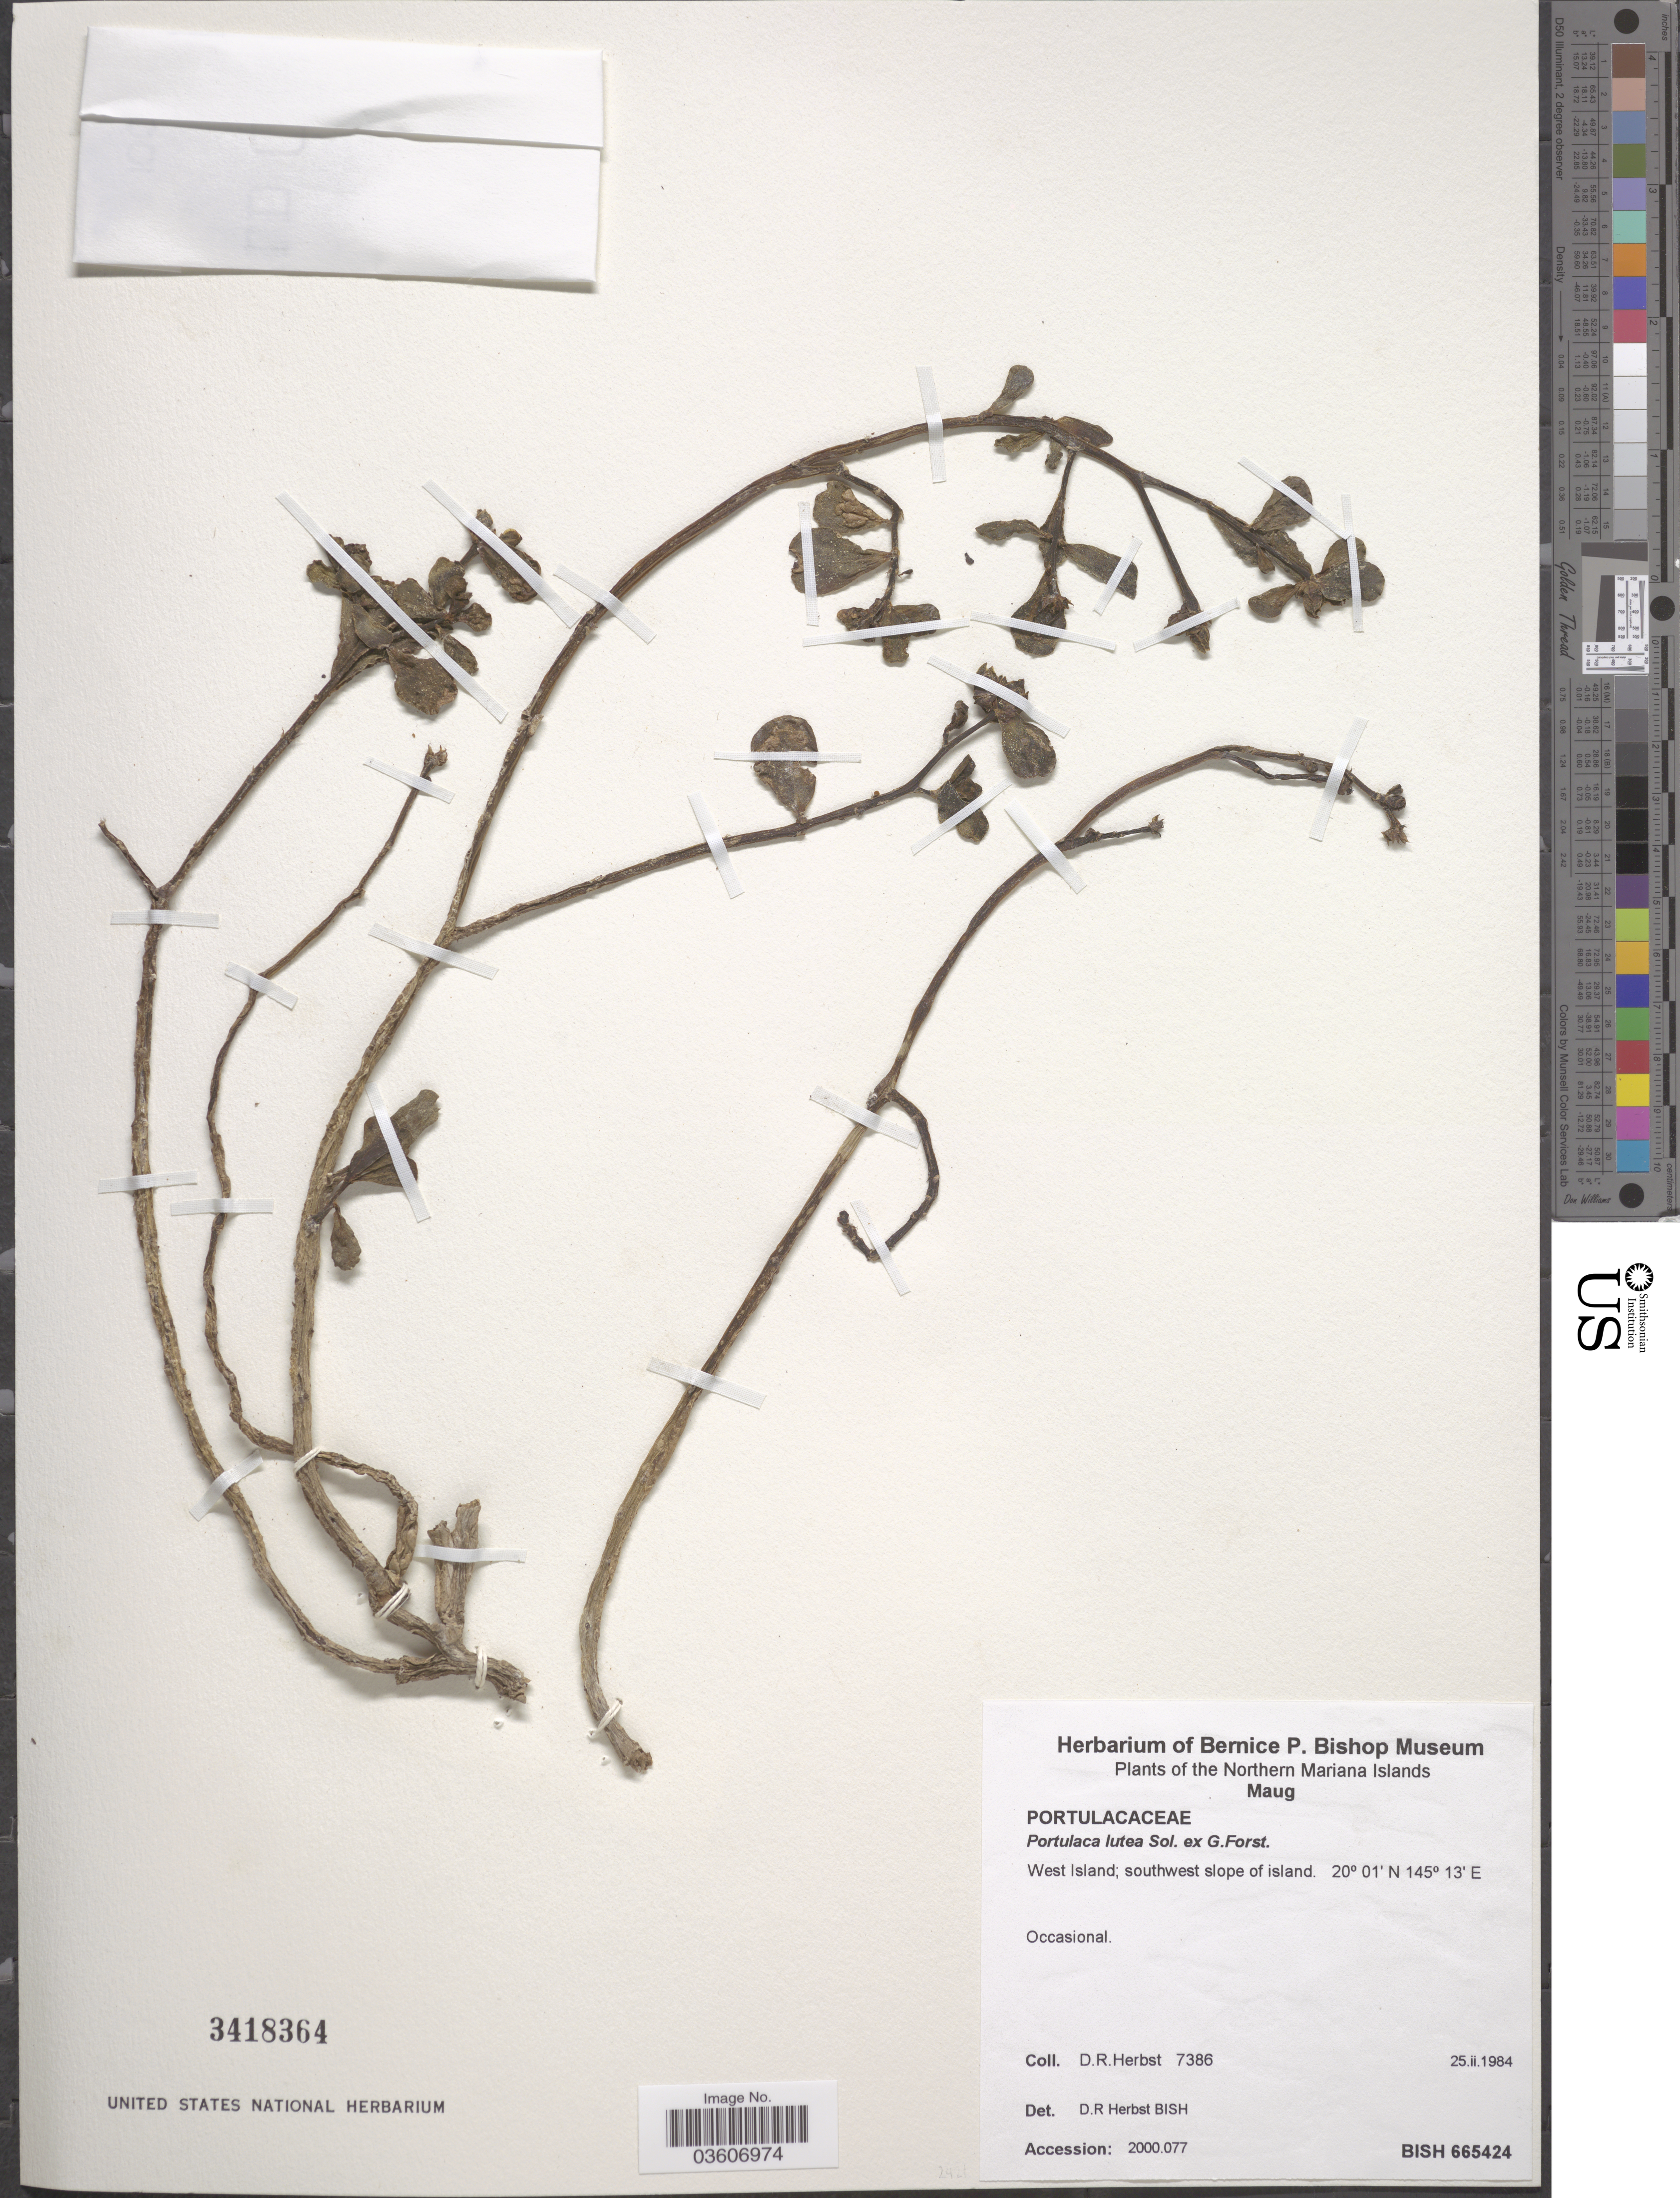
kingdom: Plantae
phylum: Tracheophyta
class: Magnoliopsida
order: Caryophyllales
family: Portulacaceae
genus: Portulaca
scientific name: Portulaca lutea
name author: Sol. ex G. Forst.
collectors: D. Herbst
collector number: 7386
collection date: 1984-02-25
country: Northern Mariana Islands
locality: Maug. West Island; southwest slope of island.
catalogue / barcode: US 3418364